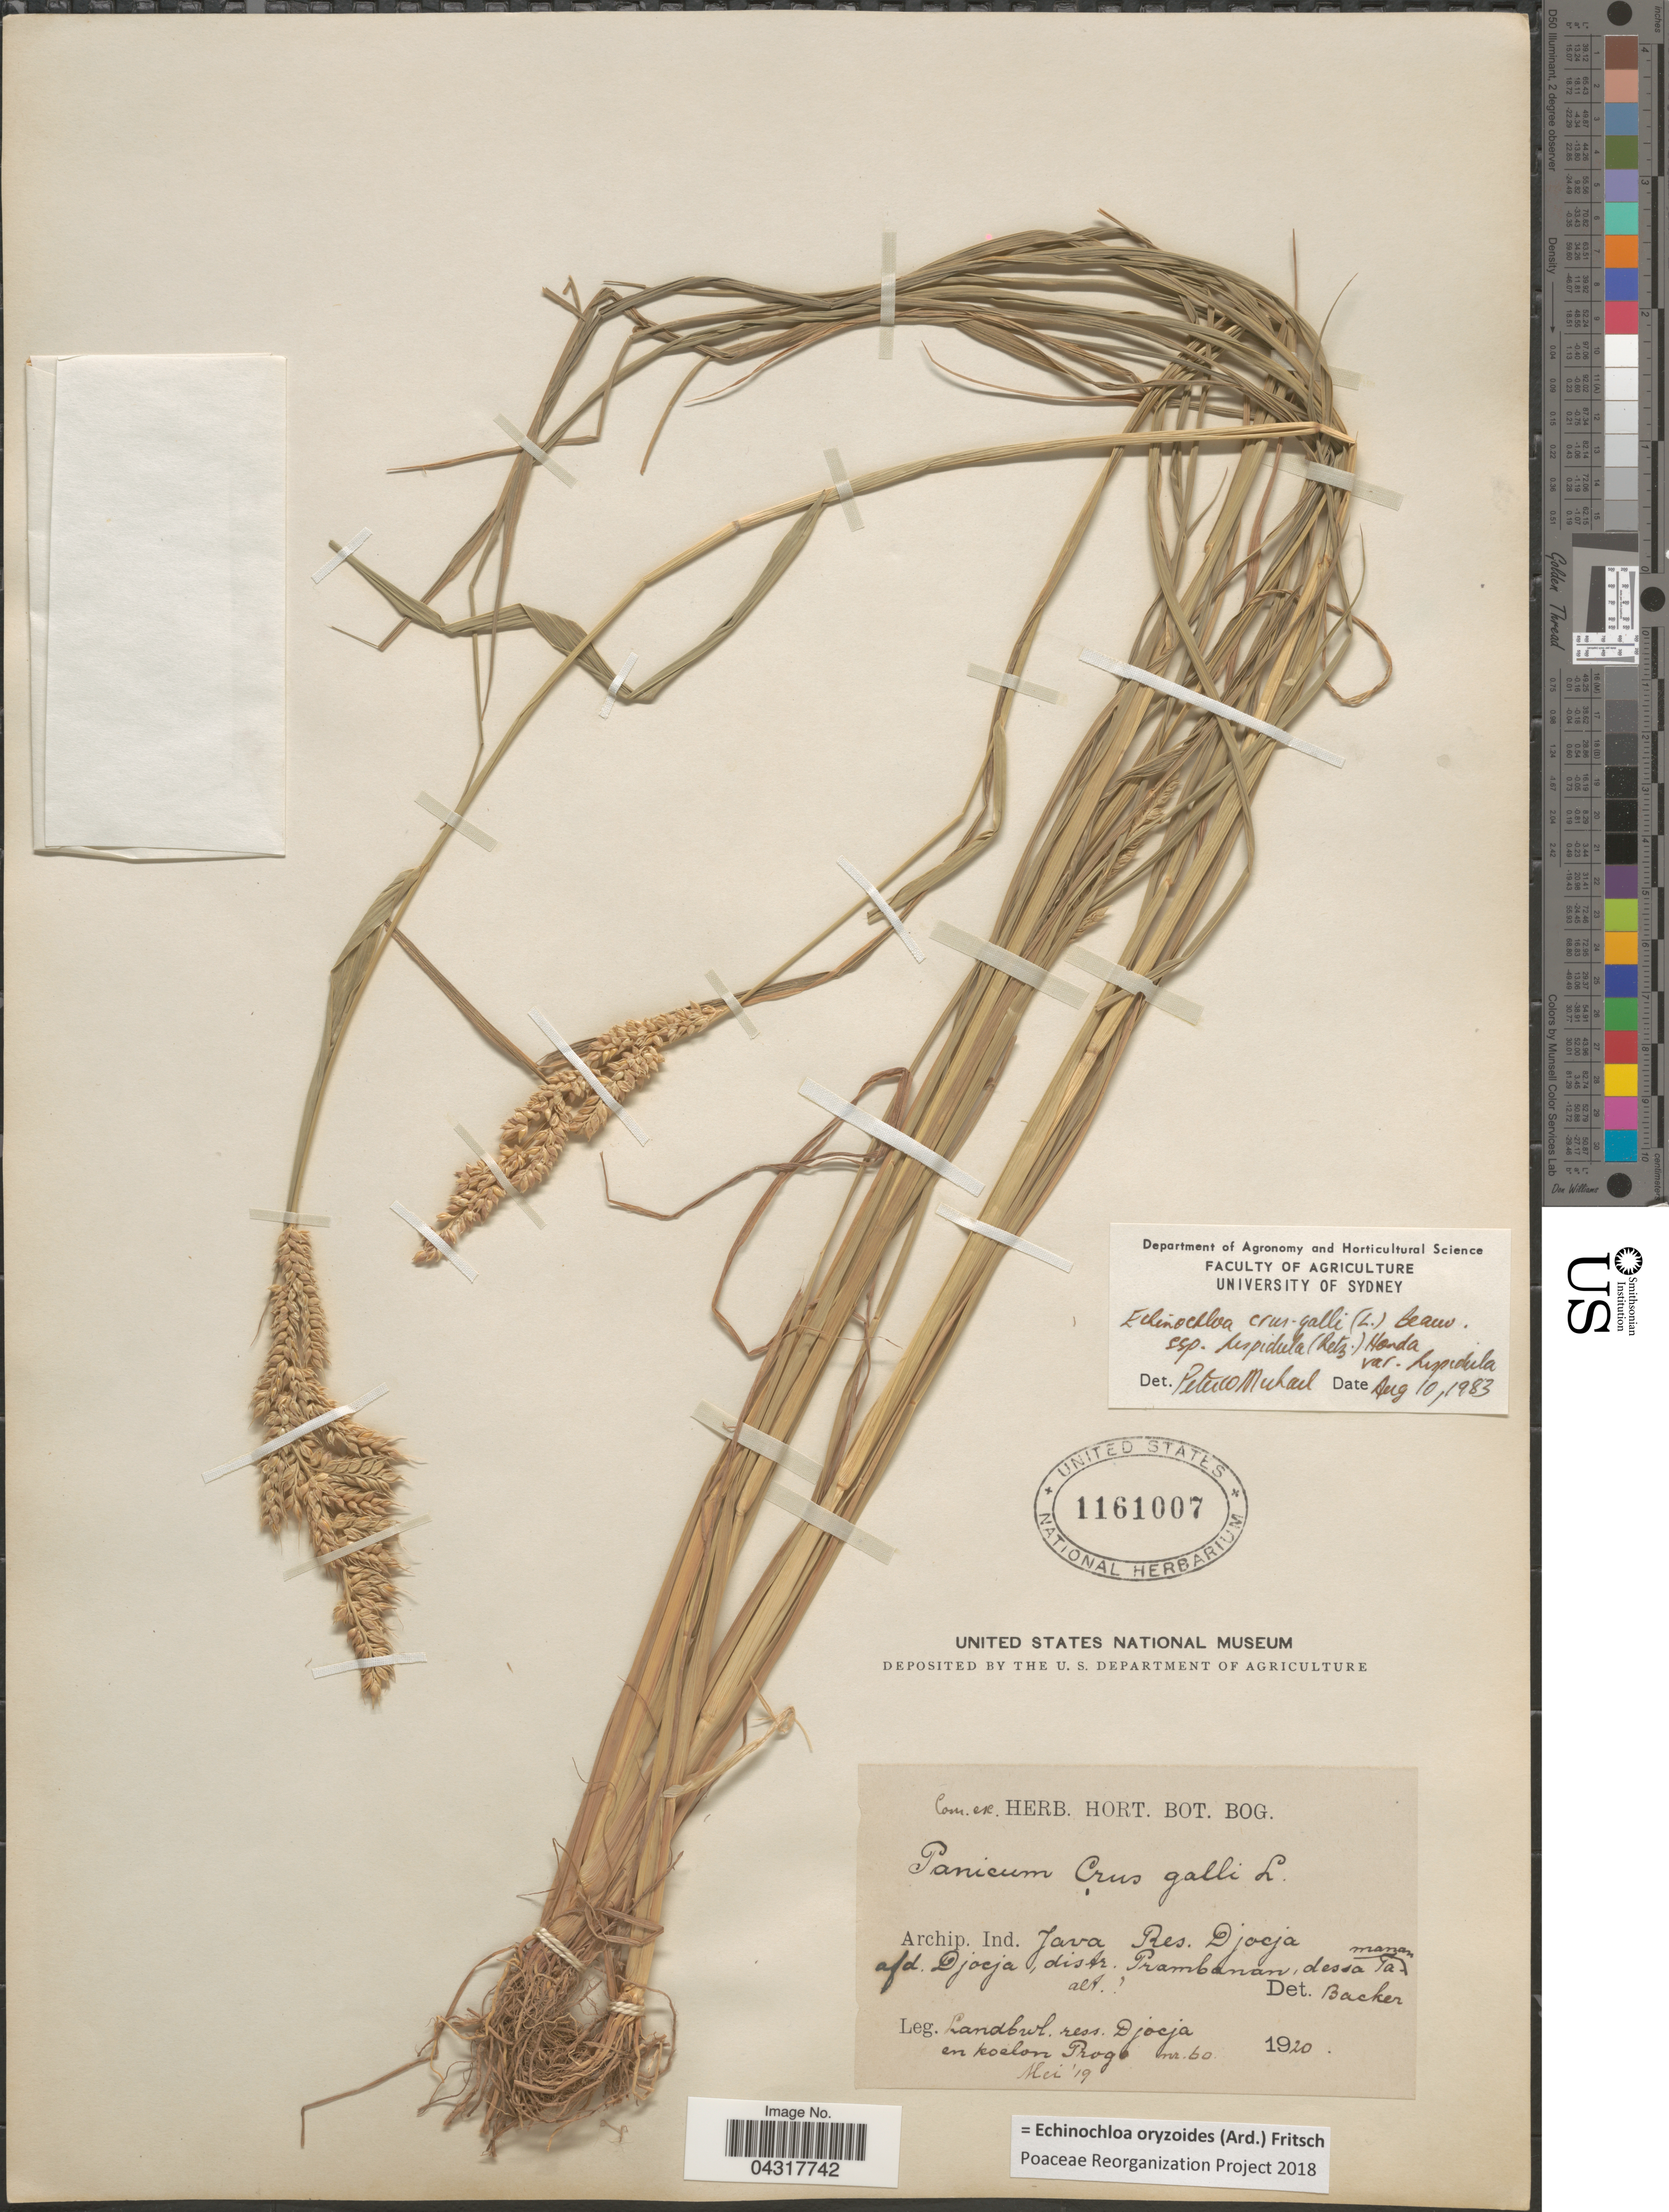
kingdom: Plantae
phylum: Tracheophyta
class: Liliopsida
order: Poales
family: Poaceae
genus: Echinochloa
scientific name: Echinochloa oryzoides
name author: (Ard.) Fritsch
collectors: Landbrol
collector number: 60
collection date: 1920-05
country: Indonesia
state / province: Java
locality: Archipel. Ind. Res. Djocja afd. Djocja, distr. Prambanan, dessa la manan.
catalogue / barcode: US 1161007